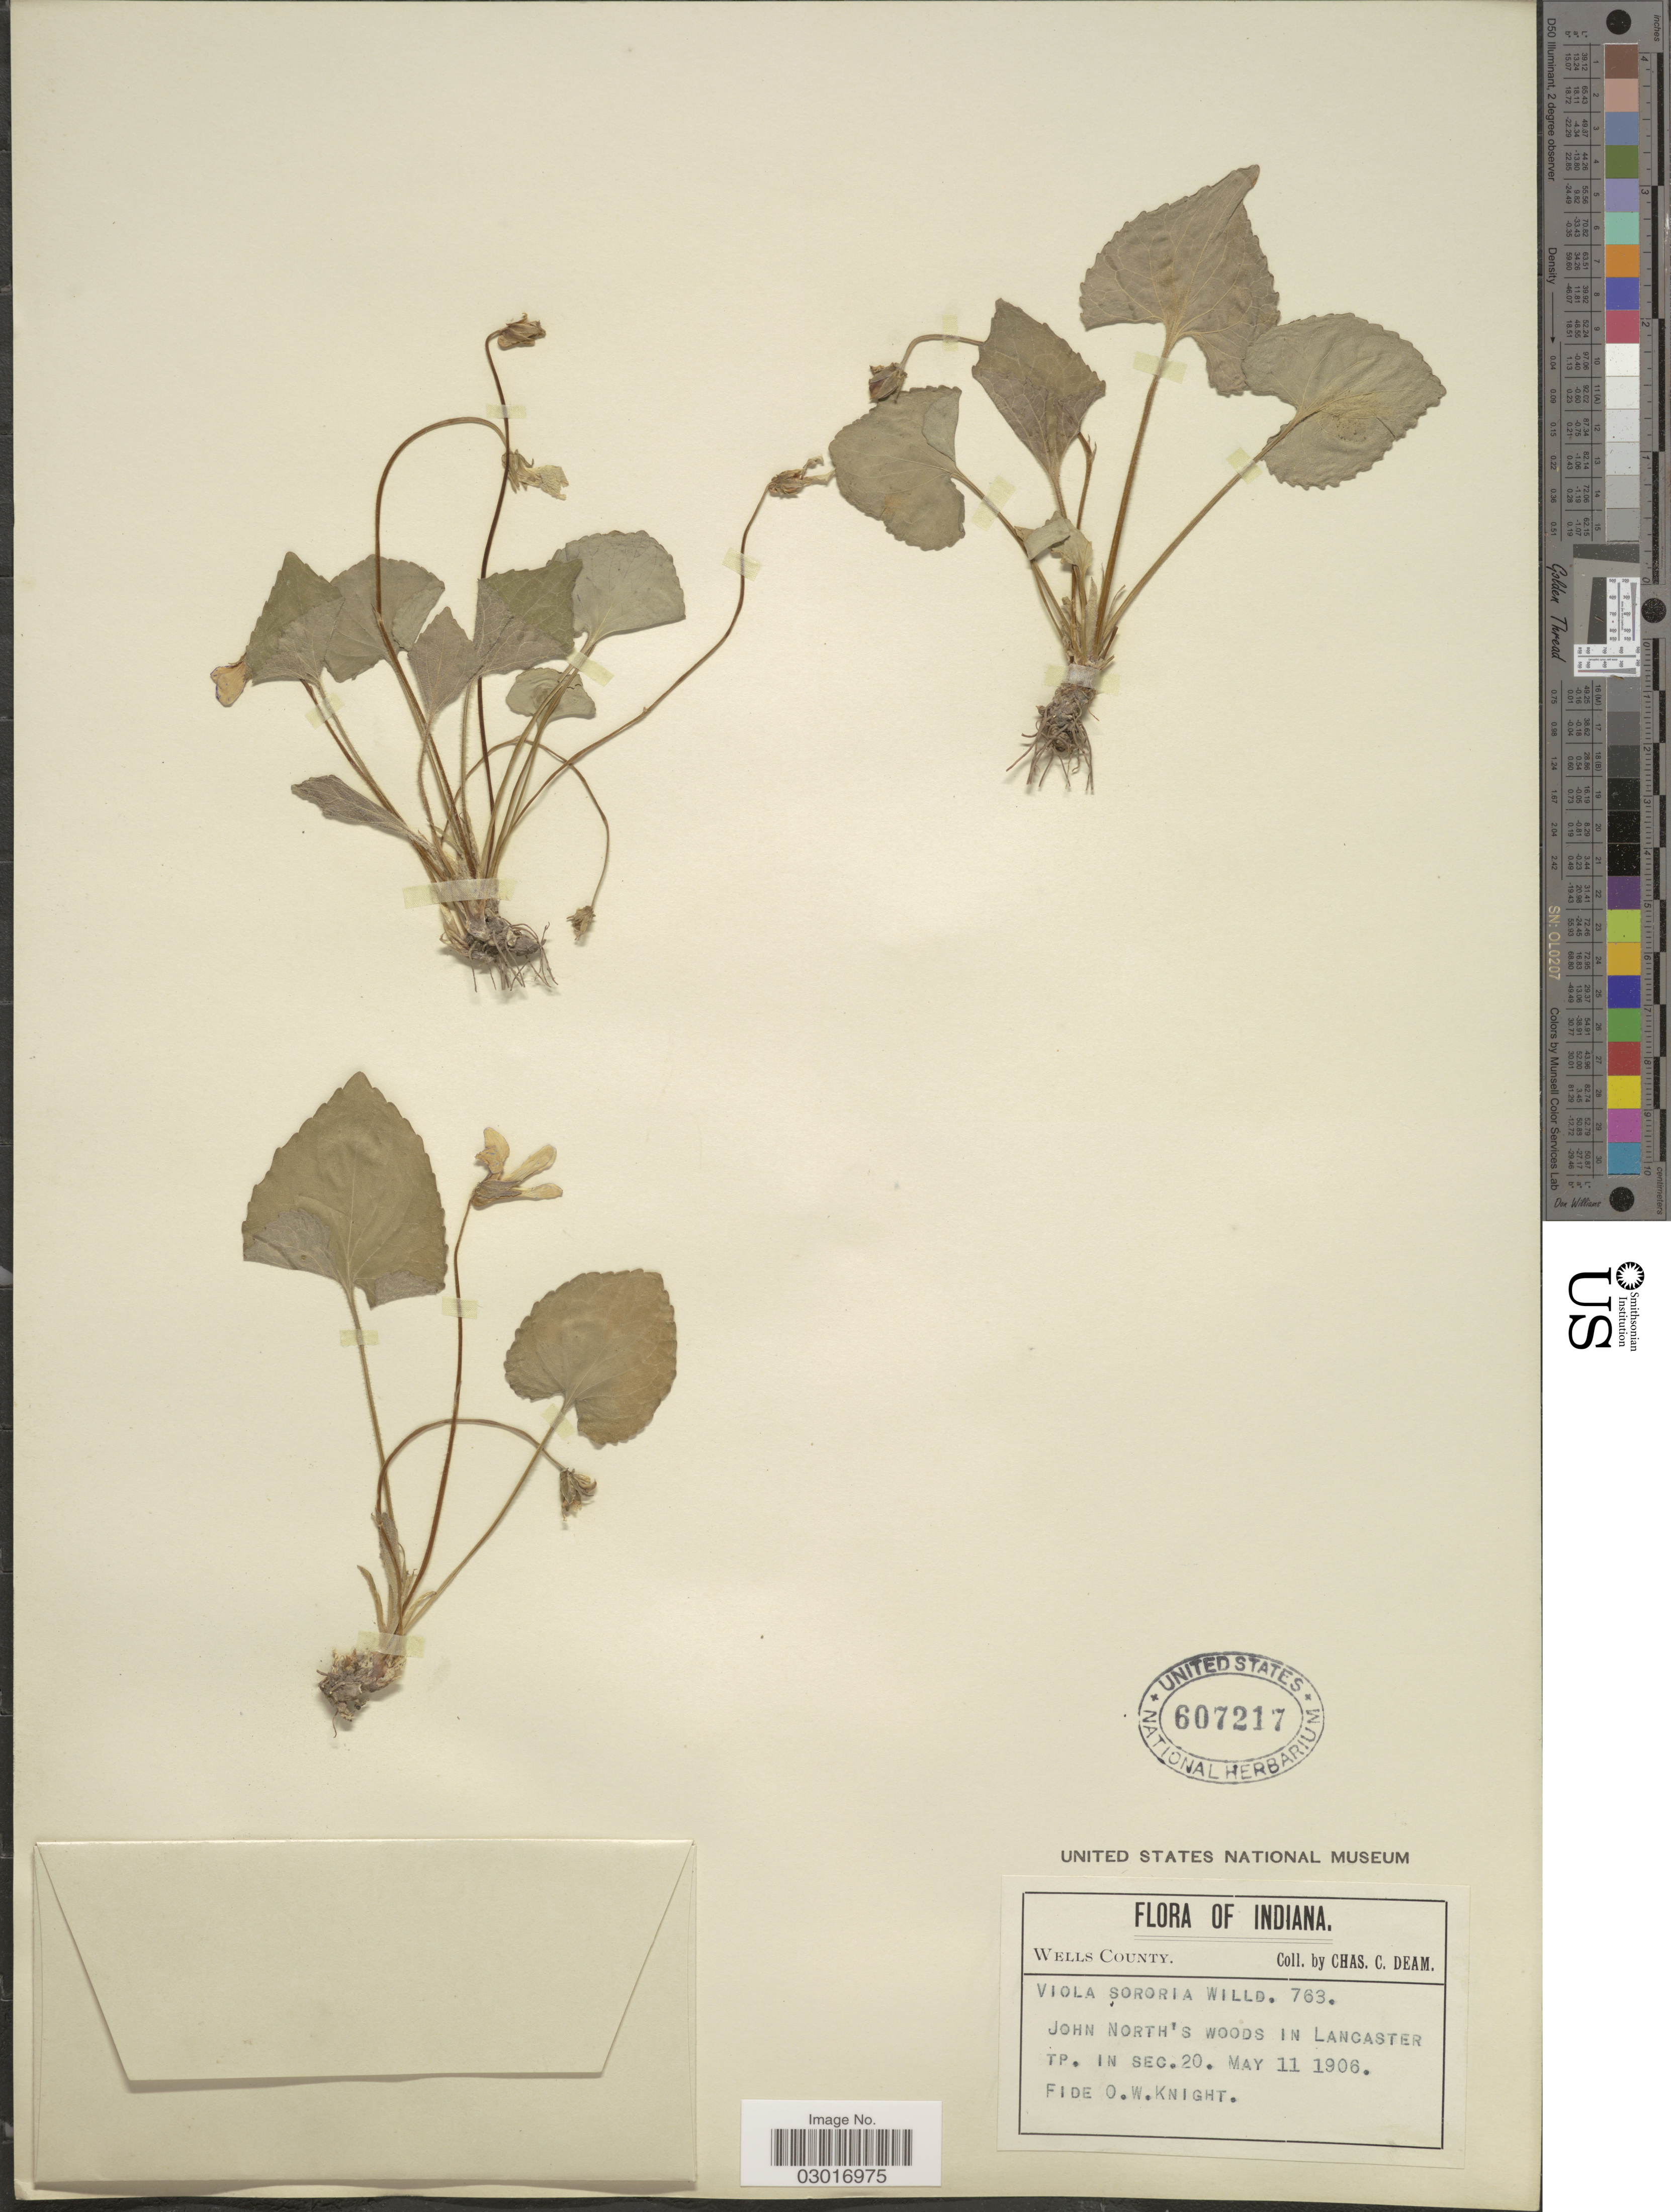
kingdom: Plantae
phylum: Tracheophyta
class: Magnoliopsida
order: Malpighiales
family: Violaceae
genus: Viola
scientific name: Viola sororia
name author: Willd.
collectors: C. Deam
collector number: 763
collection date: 1906-05-11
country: United States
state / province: Indiana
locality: Wells County. John North's Woods in Lancaster Tp. In Sec. 20.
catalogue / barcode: US 607217